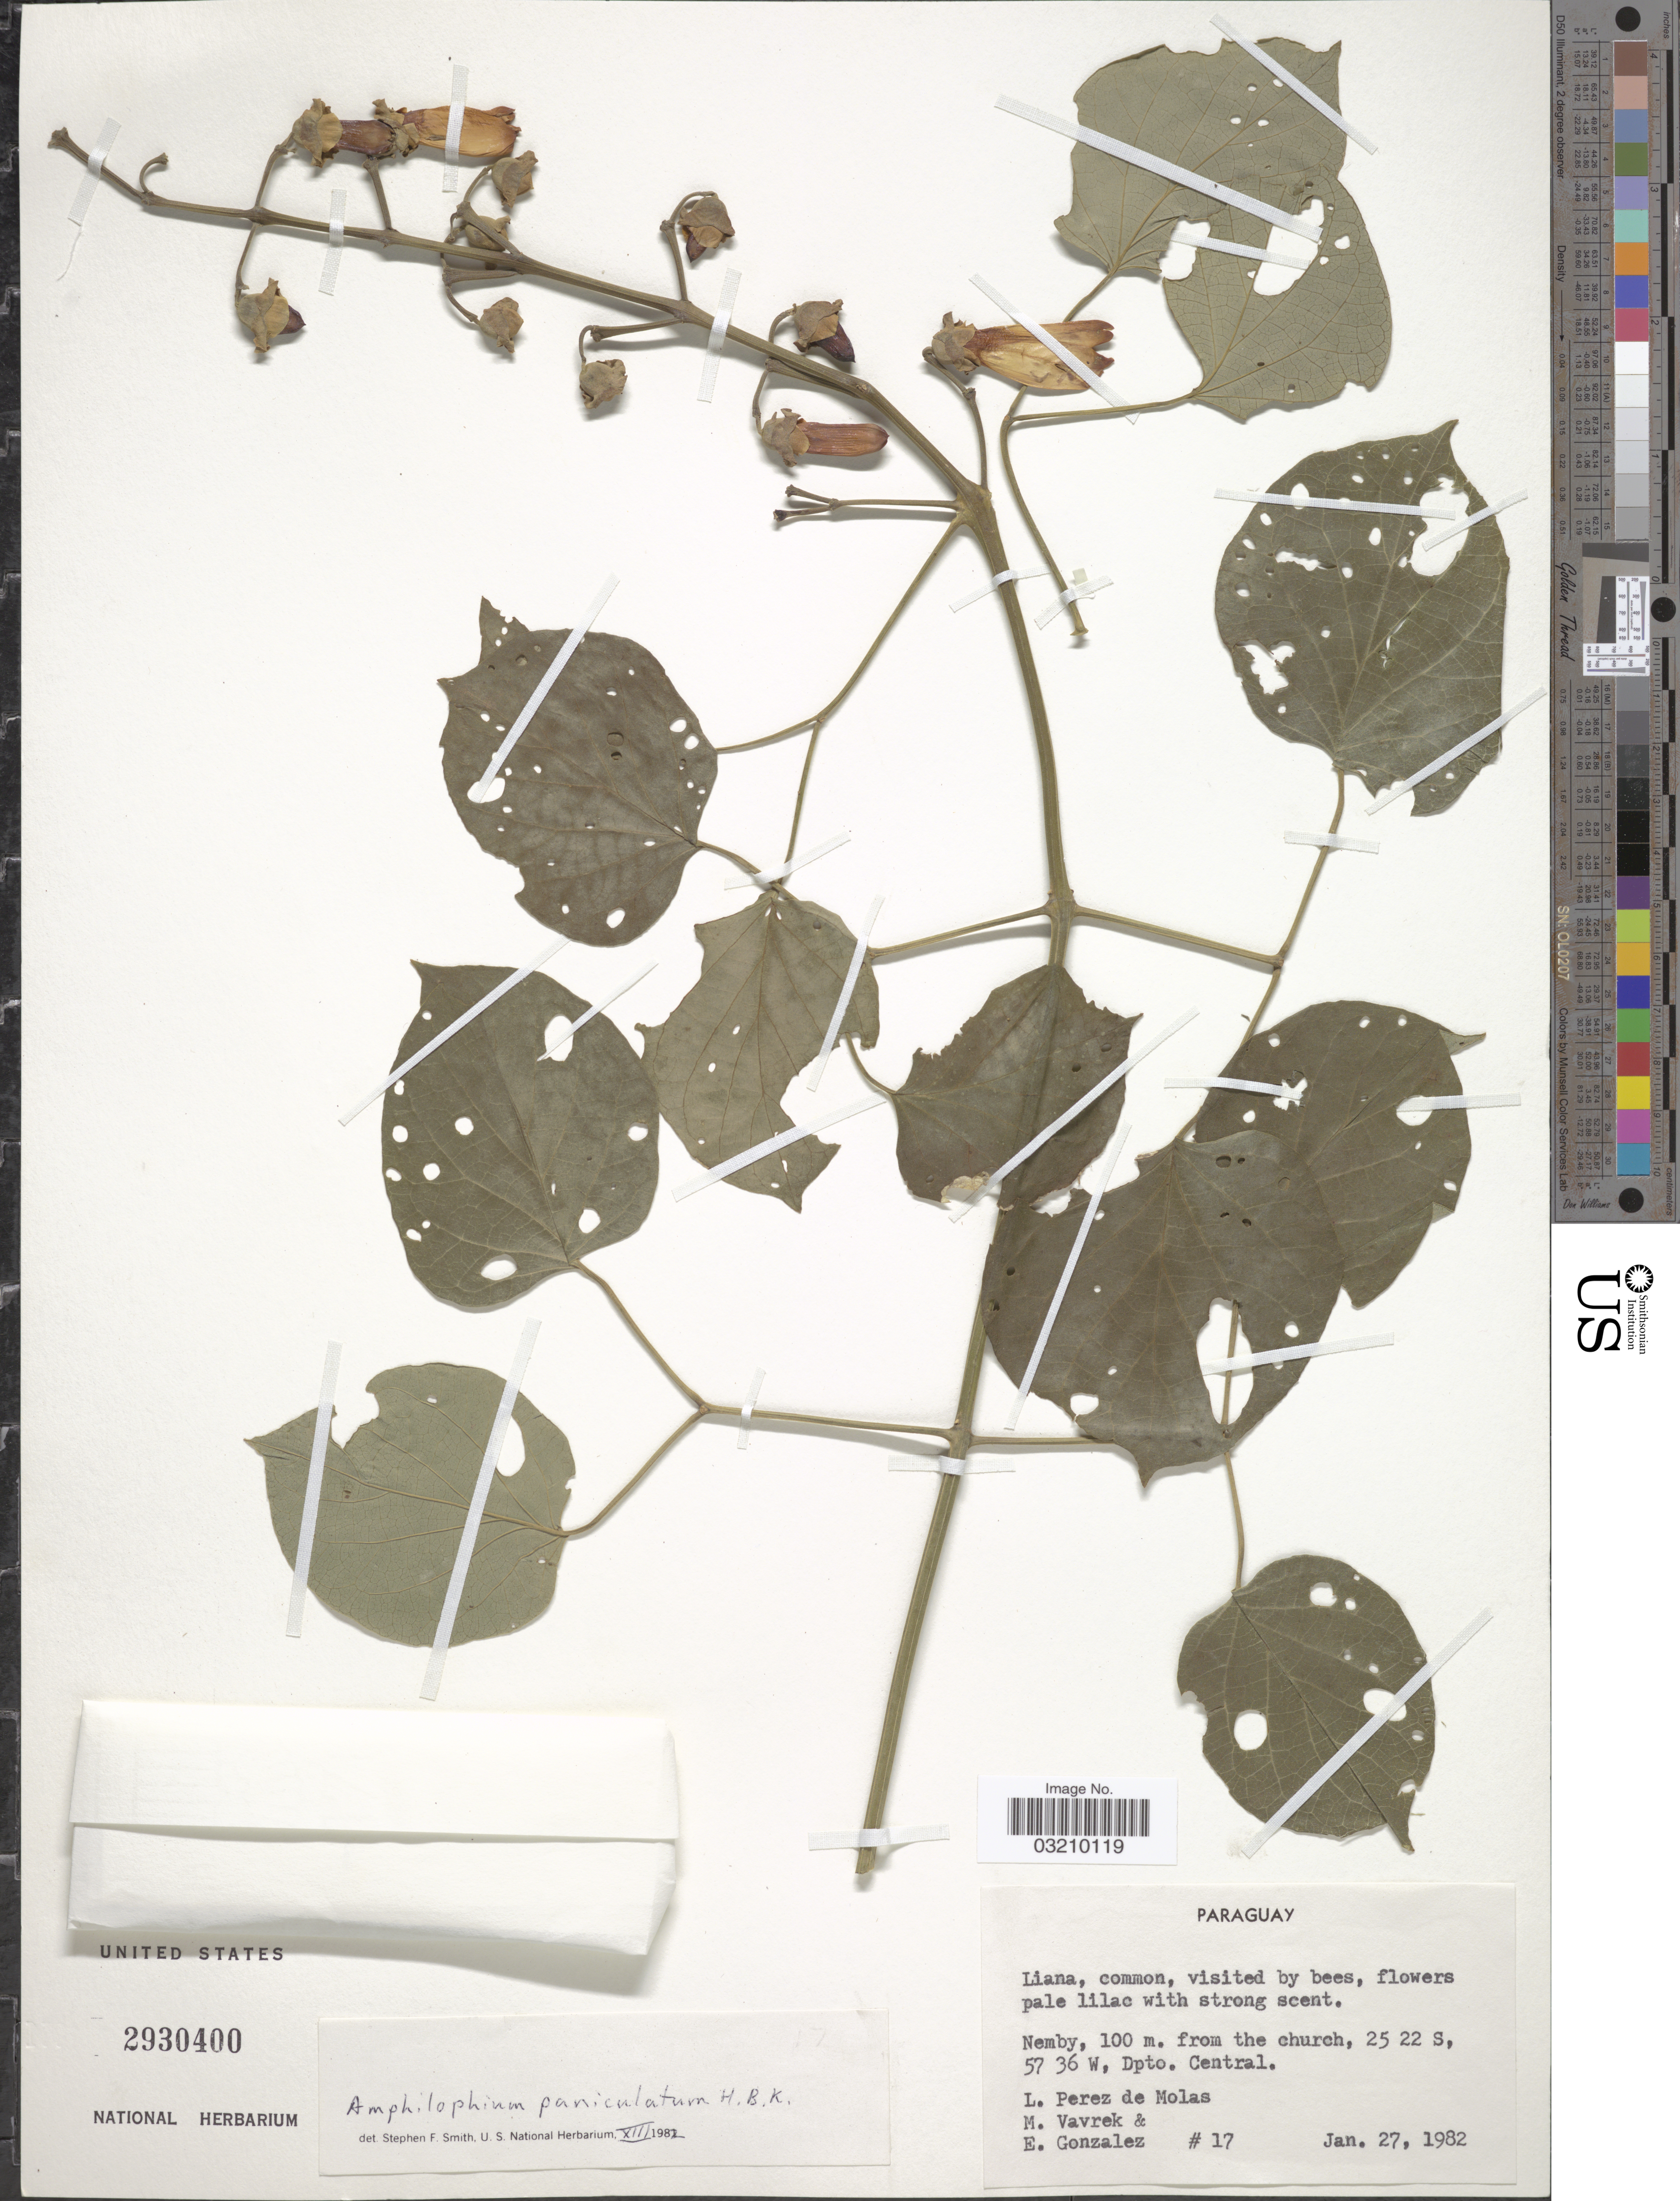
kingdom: Plantae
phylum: Tracheophyta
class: Magnoliopsida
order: Lamiales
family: Bignoniaceae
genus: Amphilophium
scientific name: Amphilophium paniculatum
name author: (L.) Kunth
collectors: L. Perez de Molas, M. Vavrek & E. Gonzalez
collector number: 17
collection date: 1982-01-27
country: Paraguay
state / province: Central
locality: Nemby, 100 m. from the church, Dpto. Central.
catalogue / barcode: US 2930400